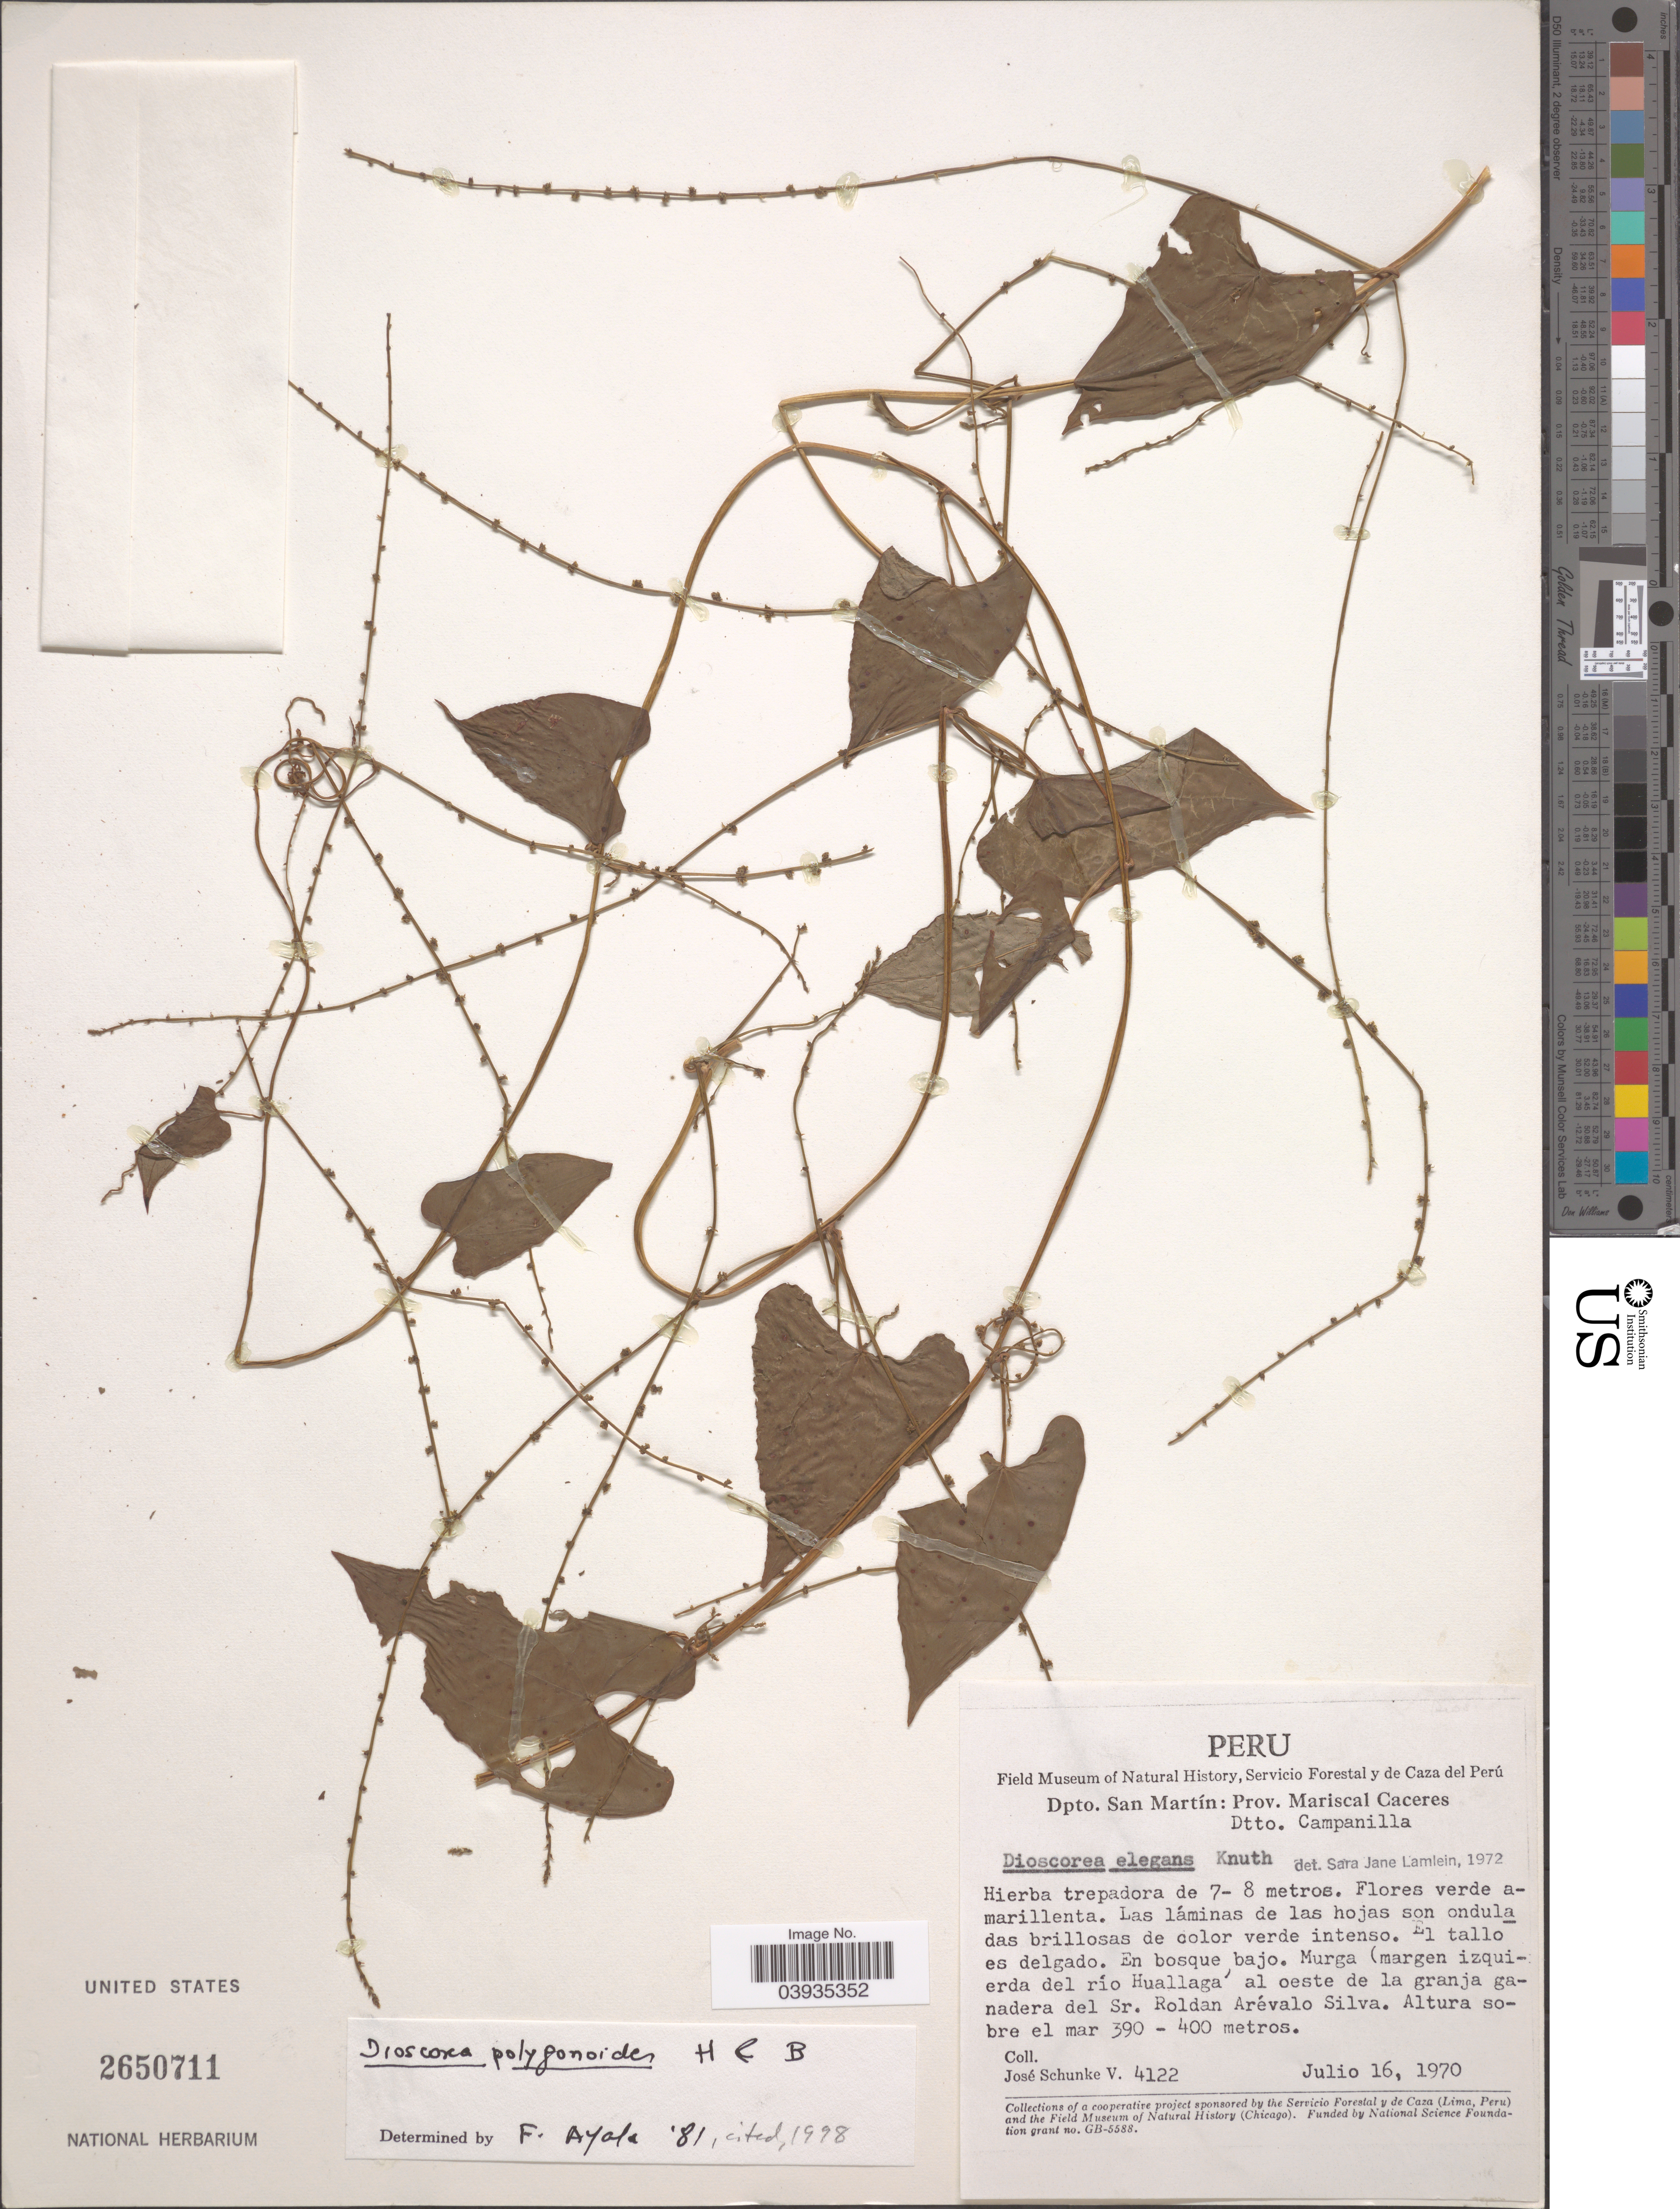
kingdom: Plantae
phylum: Tracheophyta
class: Liliopsida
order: Dioscoreales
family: Dioscoreaceae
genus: Dioscorea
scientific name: Dioscorea polygonoides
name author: Humb. & Bonpl. ex Willd.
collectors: J. Schunke Vigo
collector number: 4122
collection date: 1970-07-16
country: Peru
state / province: San Martín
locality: Dpto. San Martín: Prov. Mariscal Caceres. Dtto. Campanilla. Murga (margen izquierda del río Huallaga al oeste de la granja ganadera del Sr. Roldan Arévalo Silva.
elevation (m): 390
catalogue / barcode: US 2650711